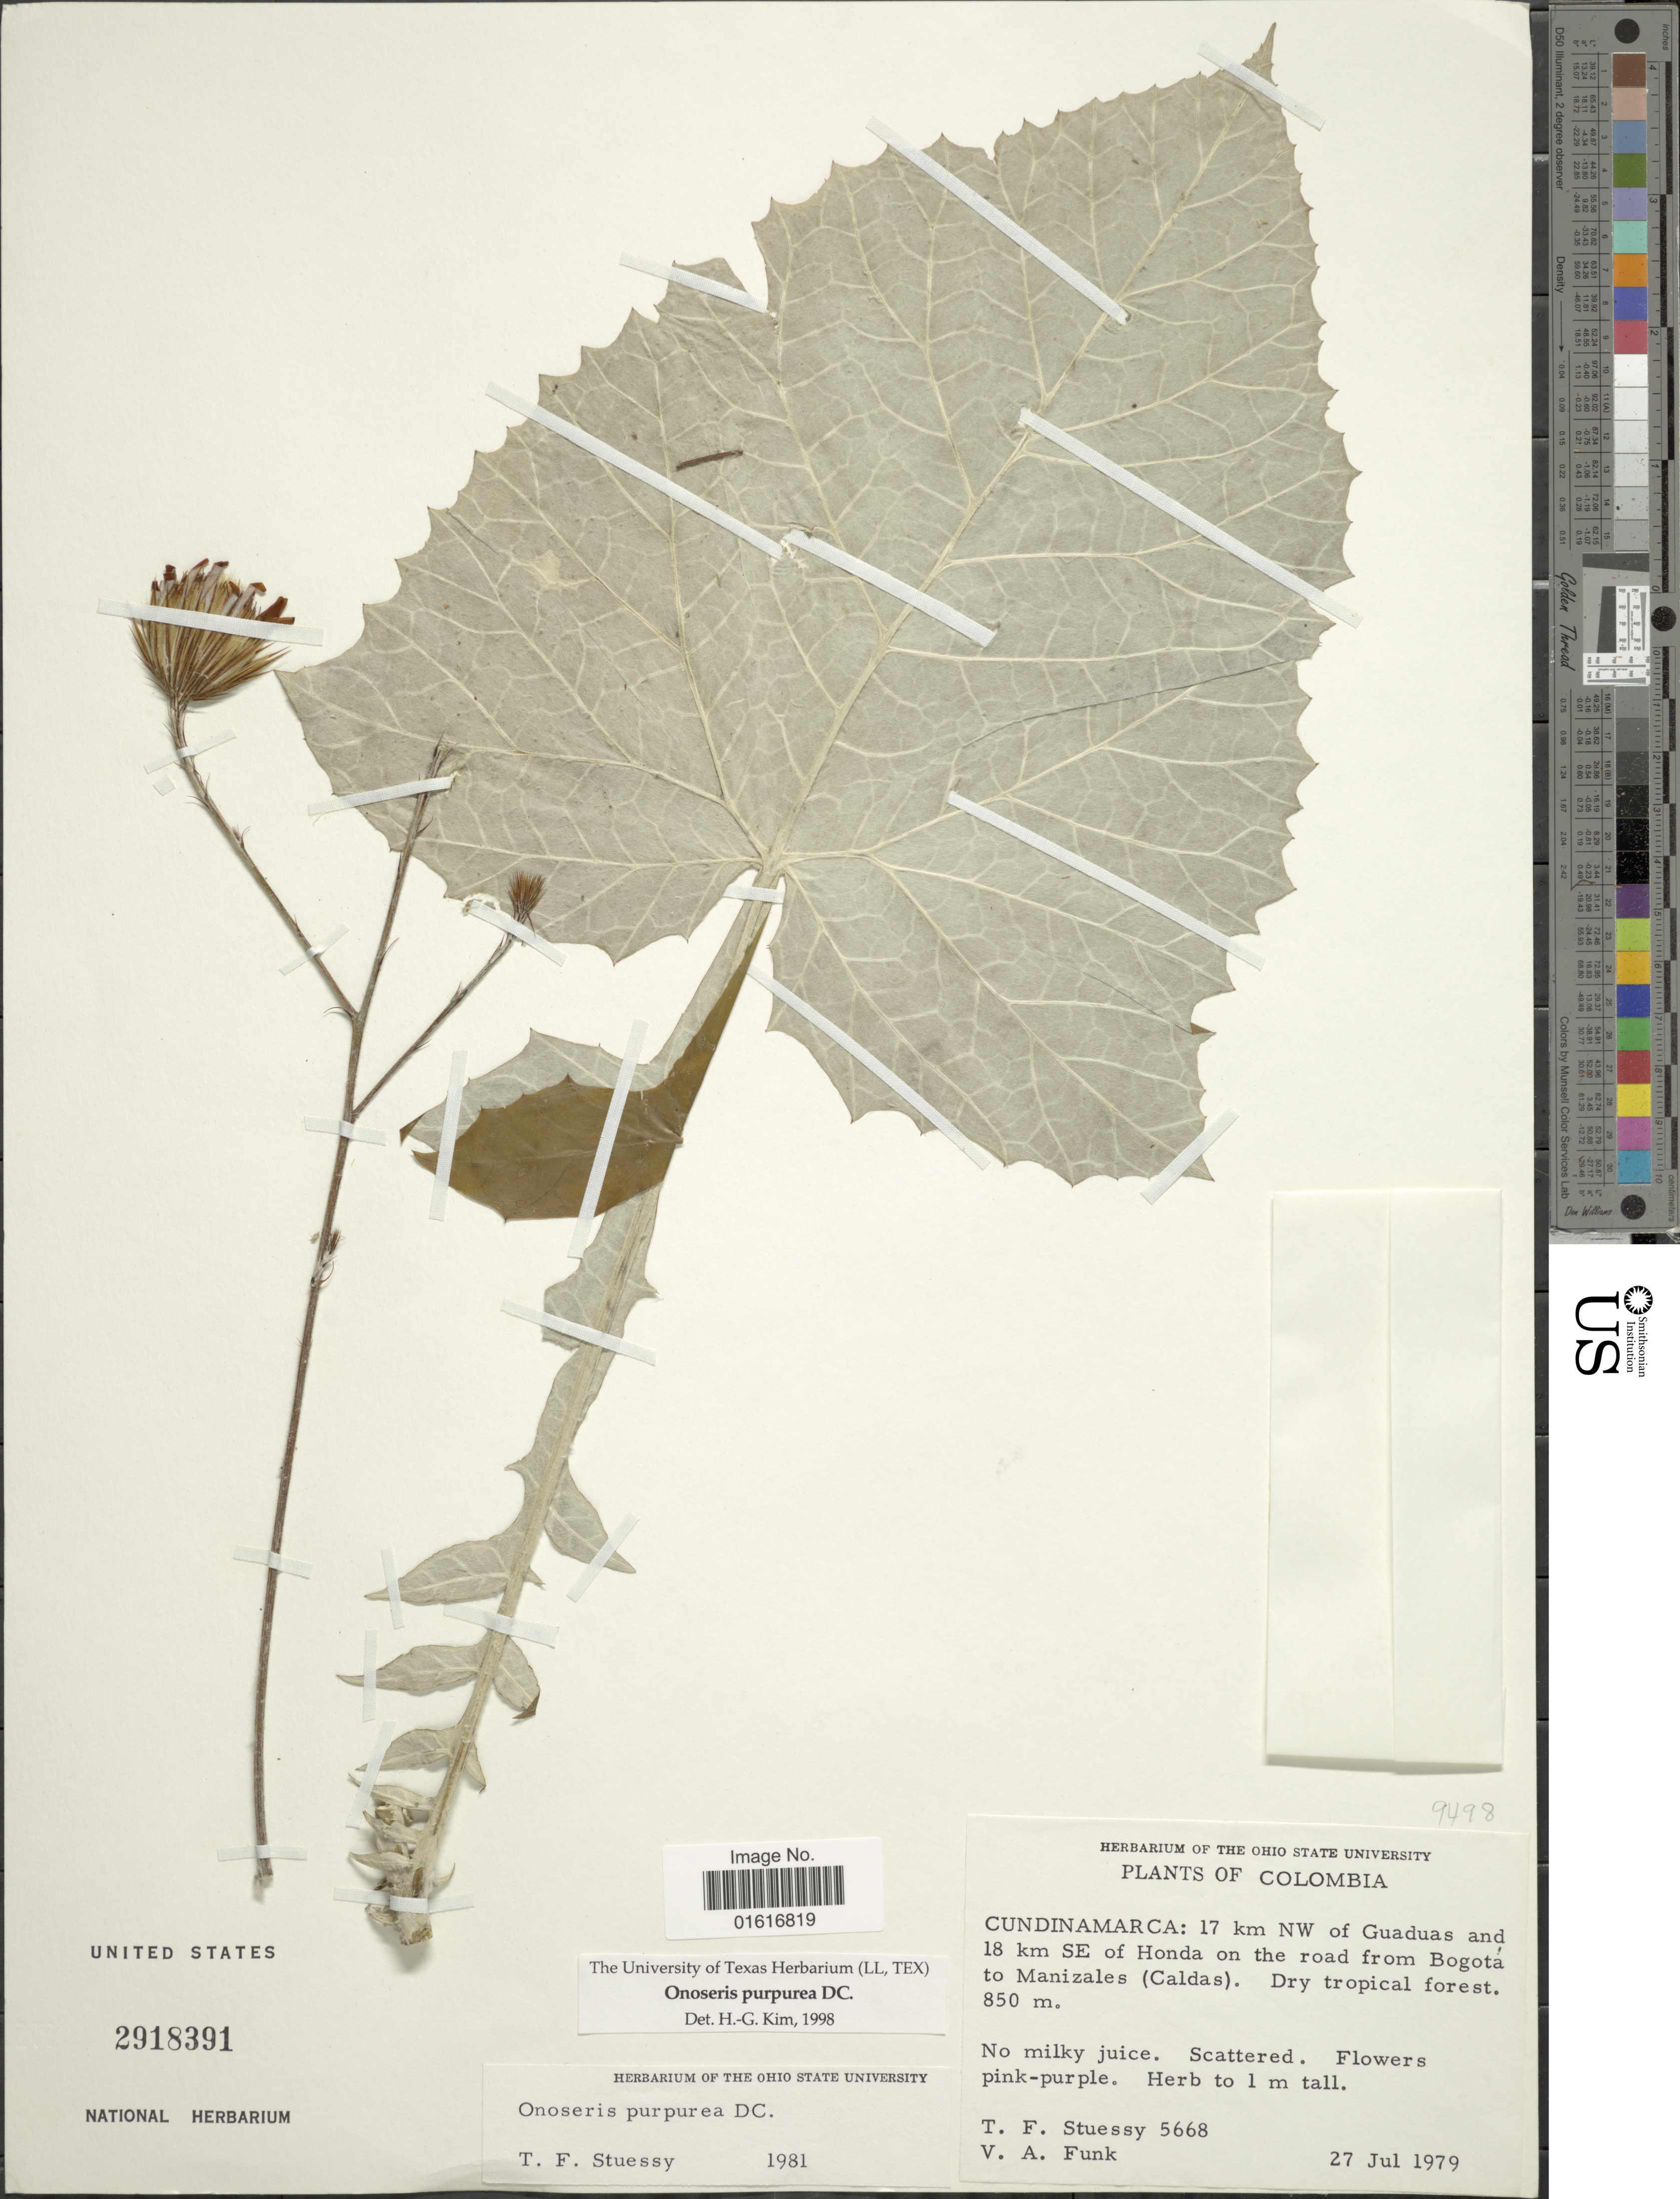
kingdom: Plantae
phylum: Tracheophyta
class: Magnoliopsida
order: Asterales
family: Asteraceae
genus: Onoseris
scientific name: Onoseris purpurea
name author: (L. f.) S.F. Blake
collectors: T. Stuessy & V. Funk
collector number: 5668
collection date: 1979-07-27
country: Colombia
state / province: Cundinamarca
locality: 17 km NW of Guaduas and 18 km SE of Honda on the road from Bogota to Manizales (Caldas). Dry tropcial forest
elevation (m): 850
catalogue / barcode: US 2918391